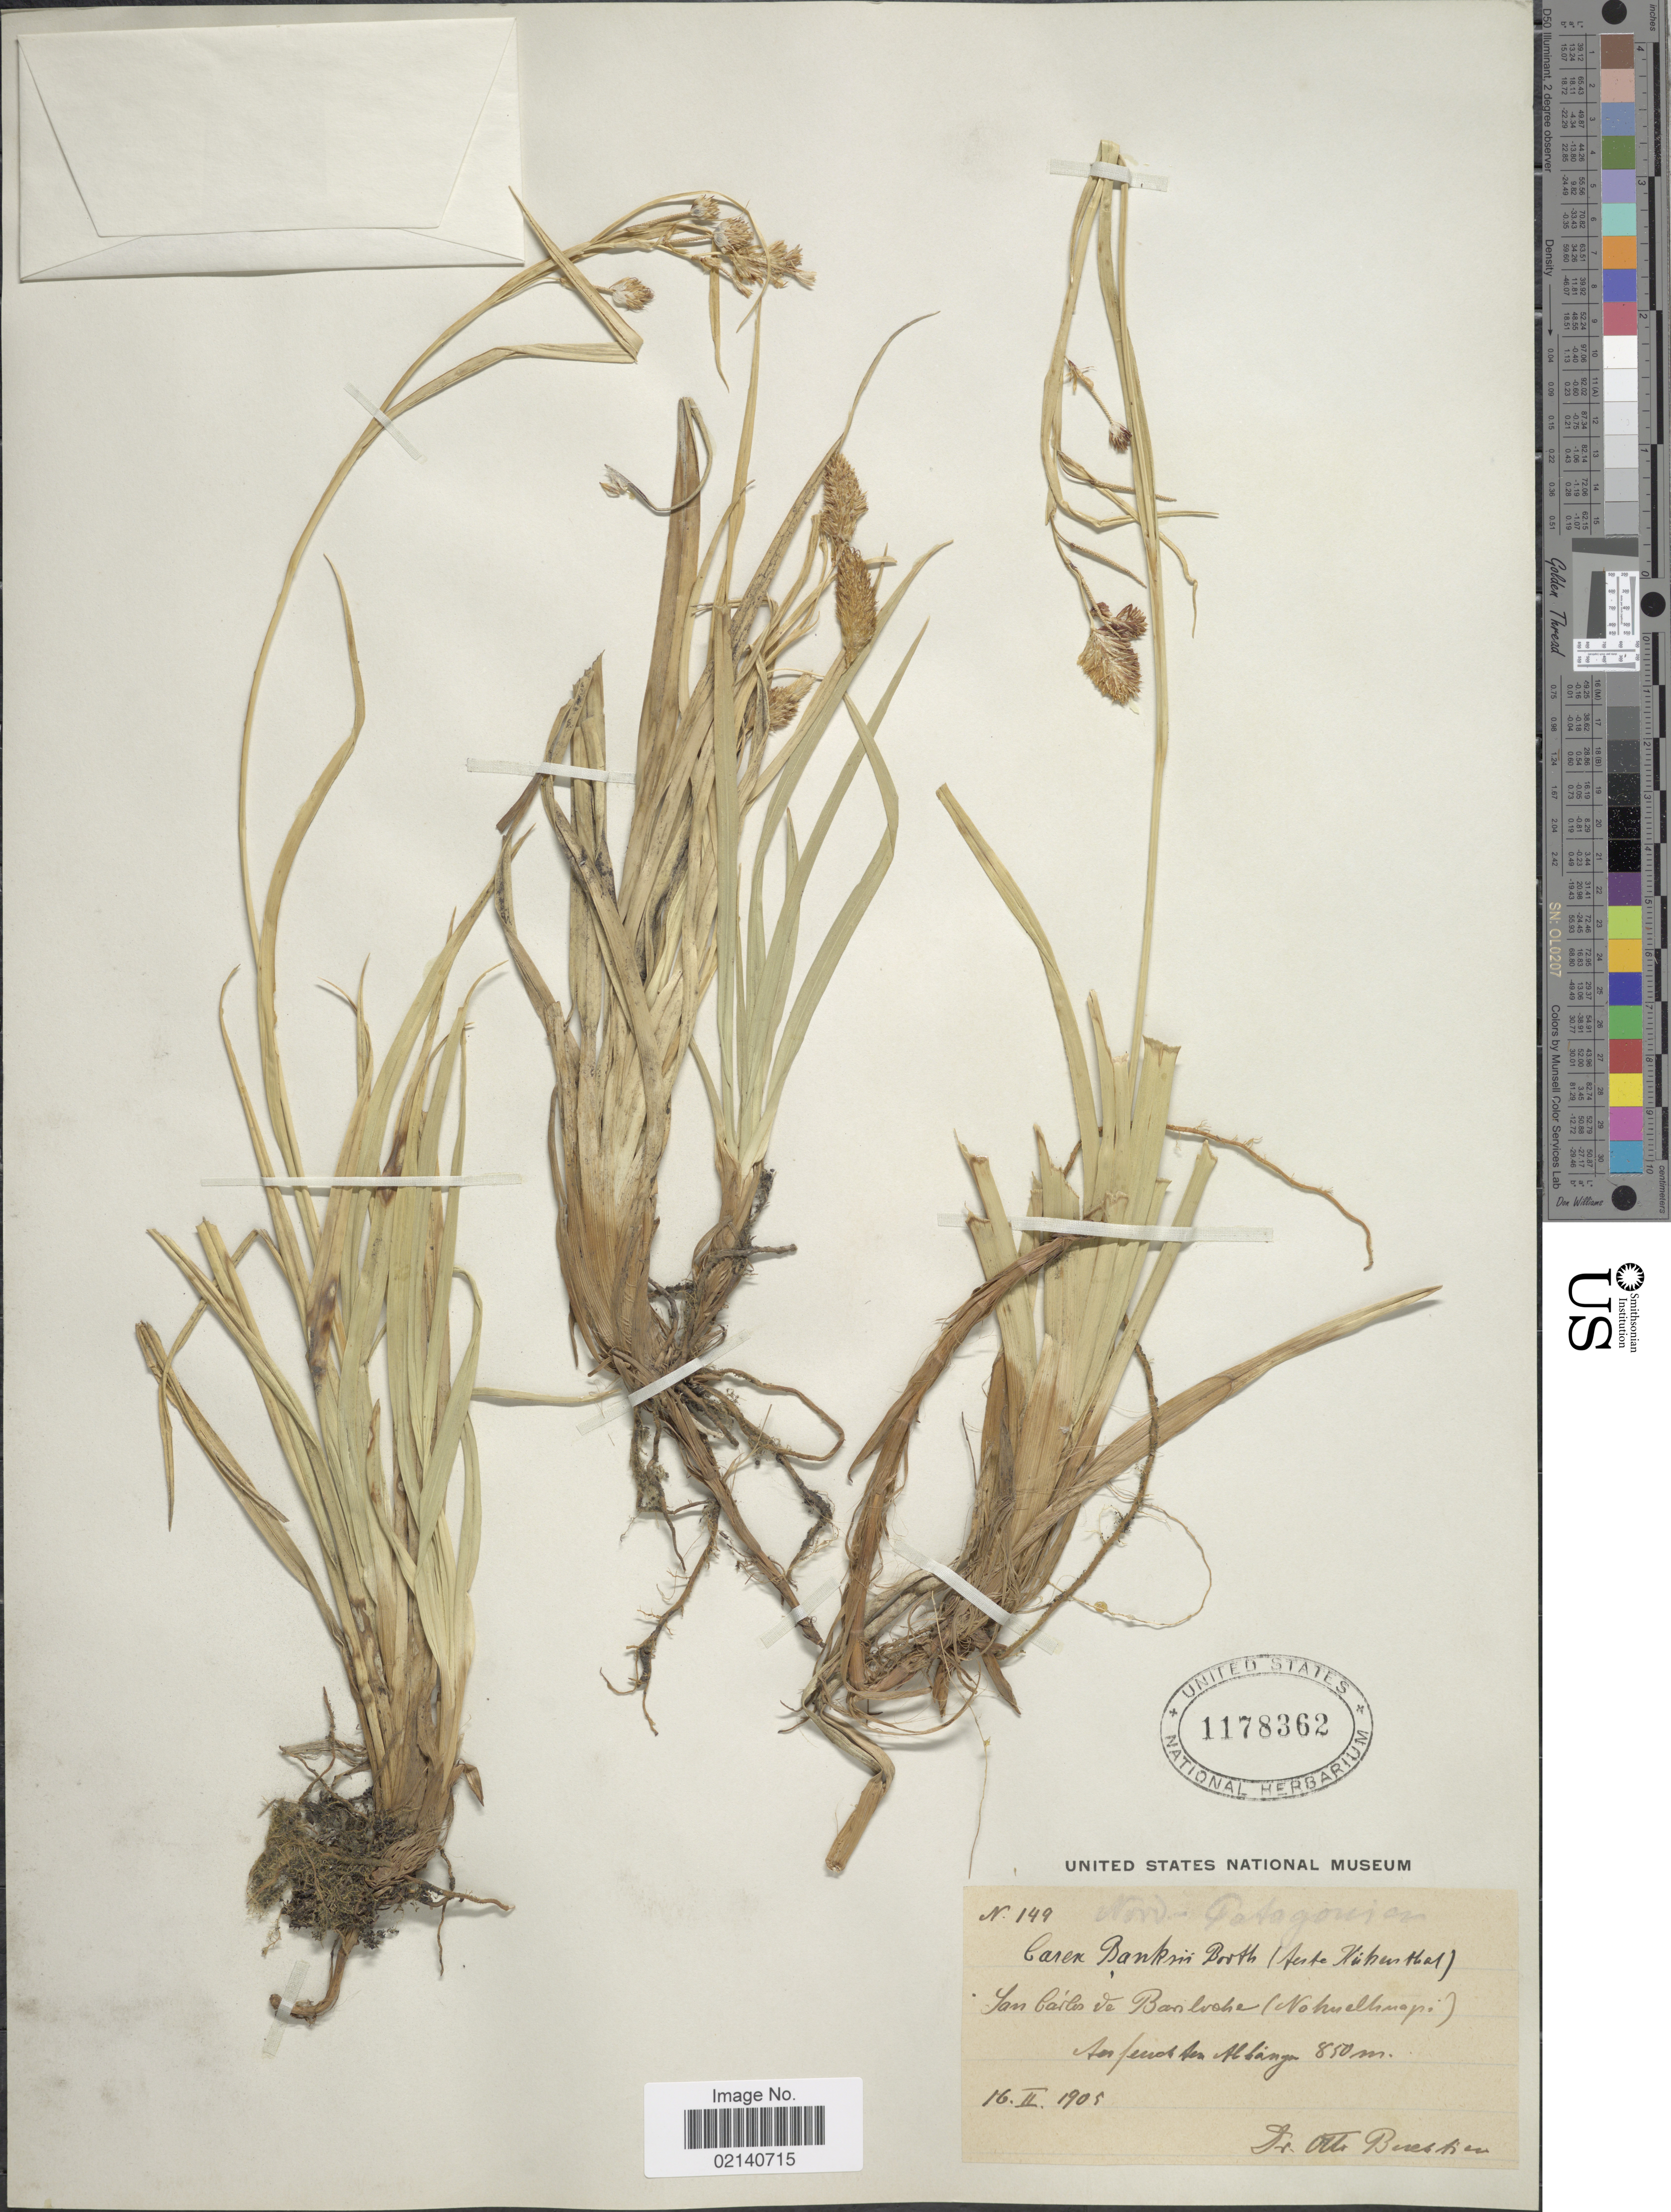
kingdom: Plantae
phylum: Tracheophyta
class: Liliopsida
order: Poales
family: Cyperaceae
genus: Carex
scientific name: Carex banksii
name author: Boott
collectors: O. Buchtien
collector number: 149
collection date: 1905-02-16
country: Argentina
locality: San Carlos de Bariloche (Nahuelhuapi).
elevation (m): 850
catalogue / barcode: US 1178362